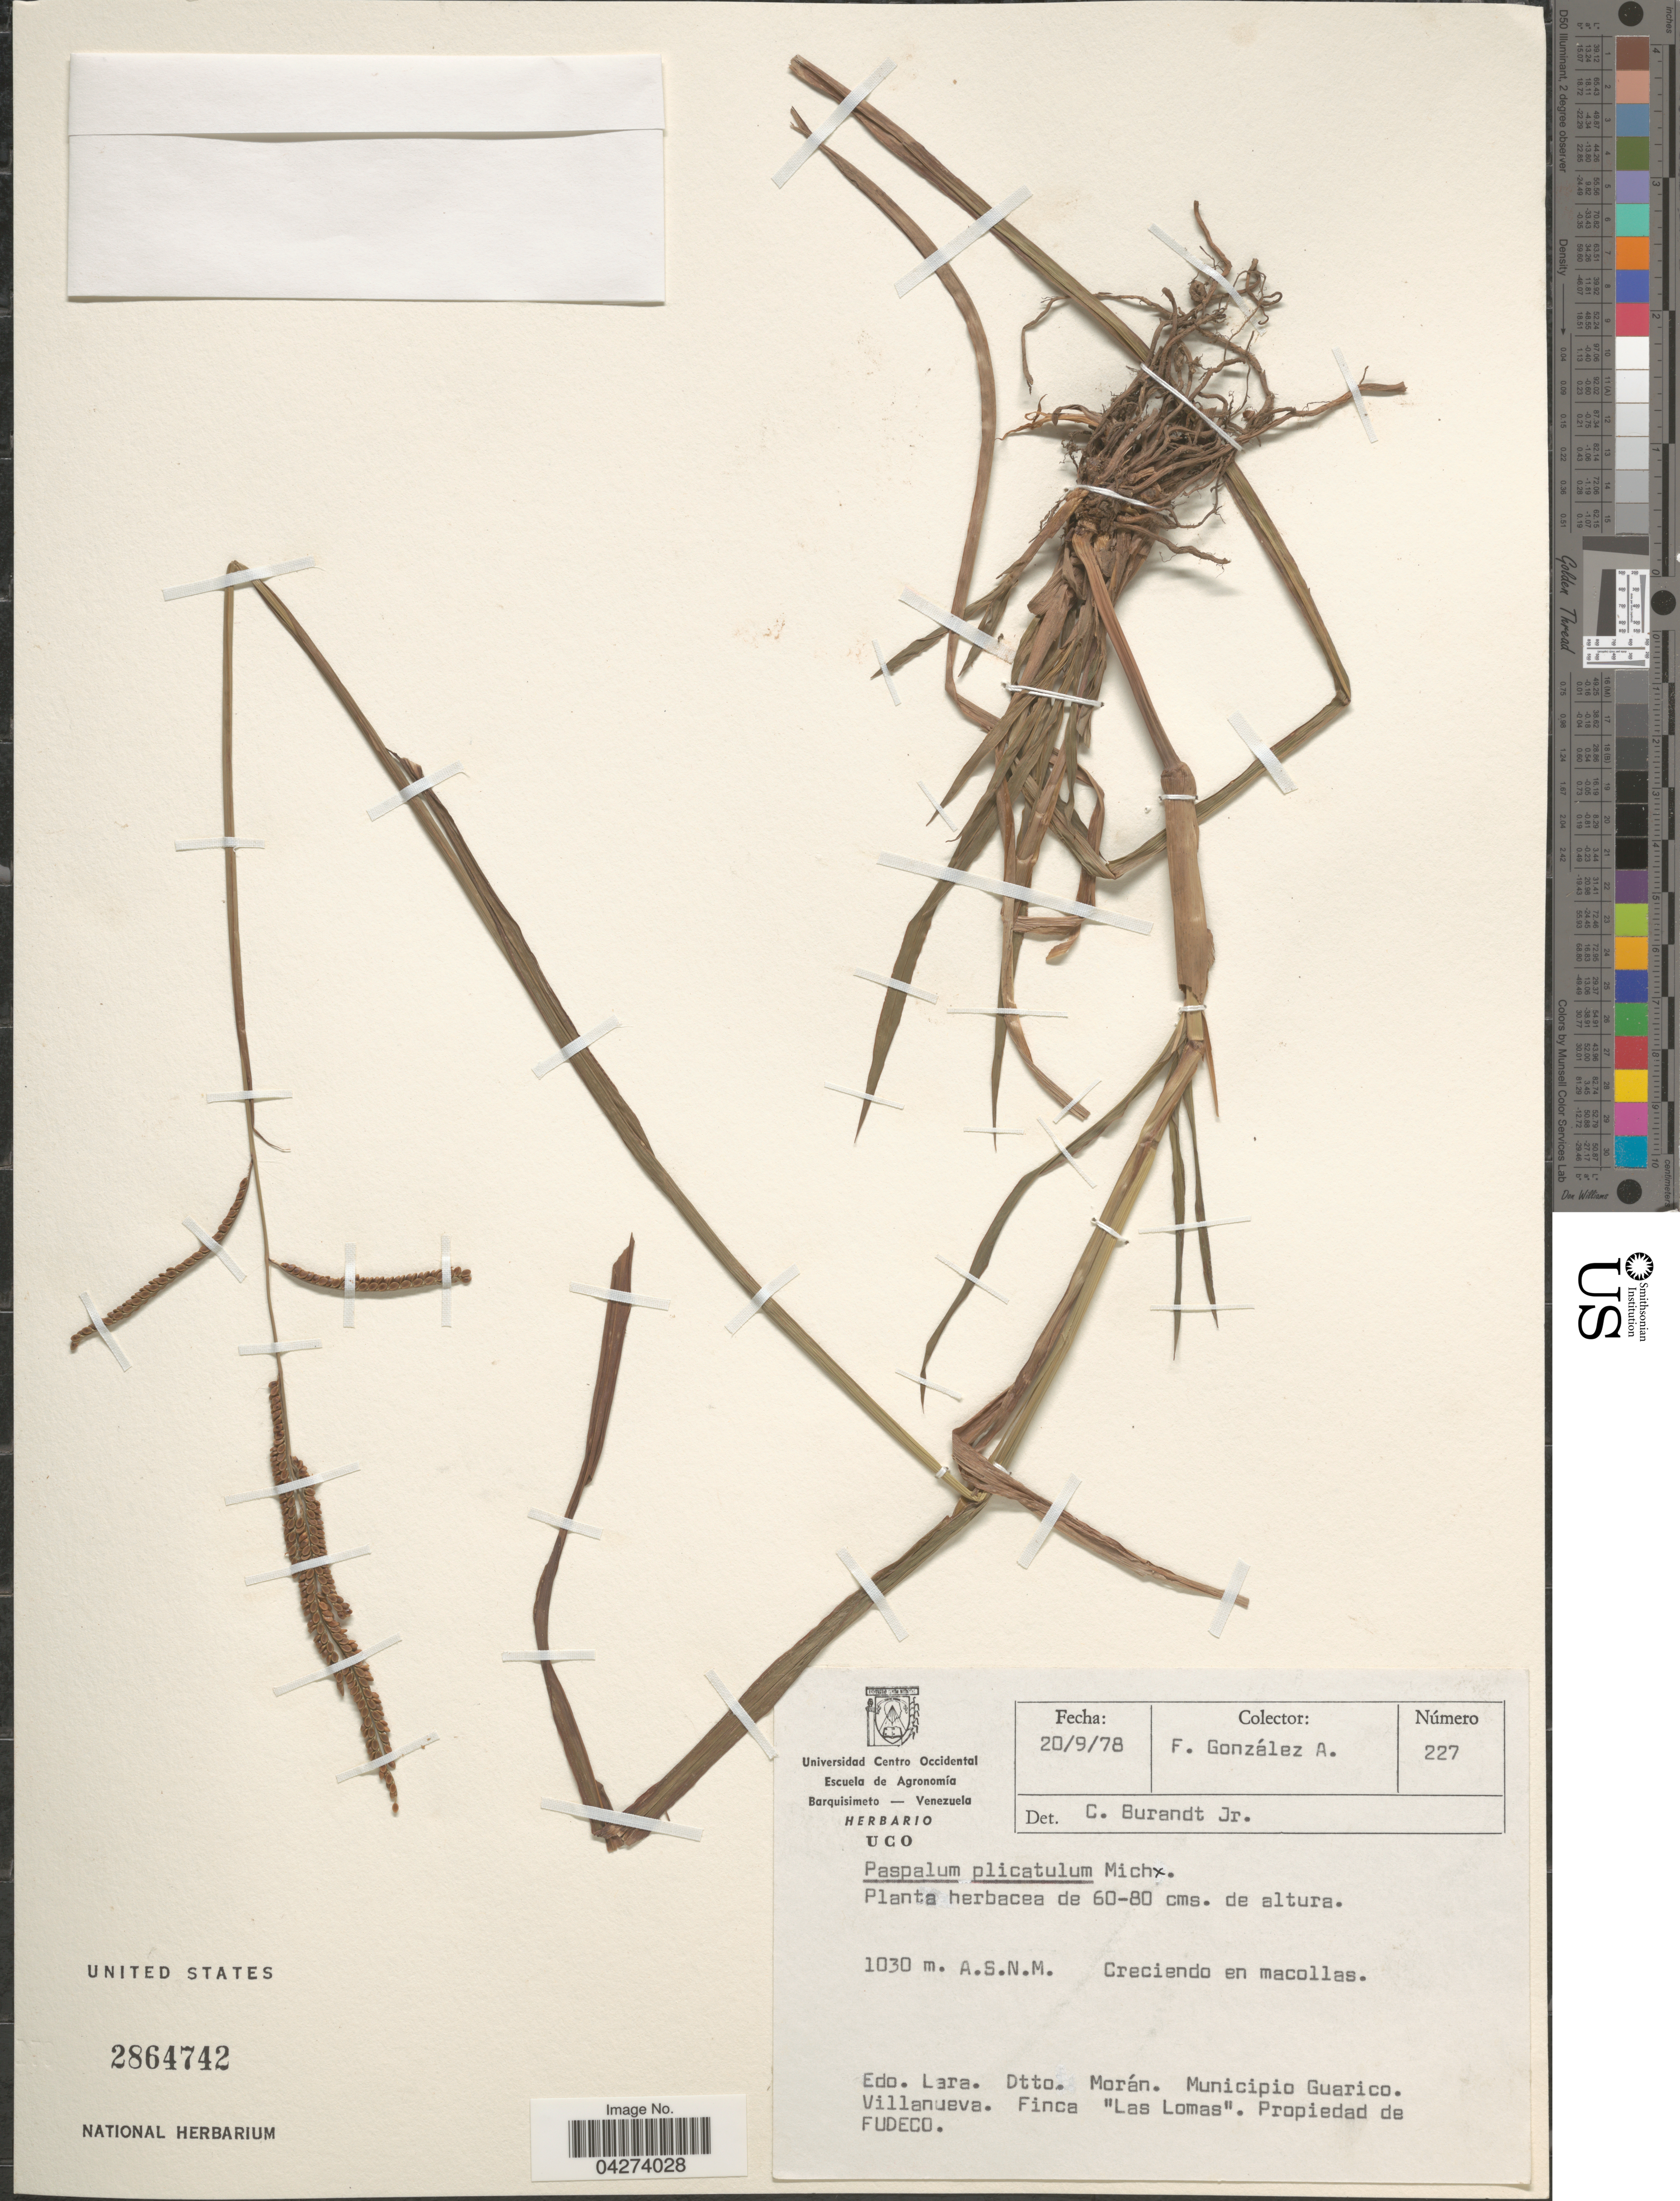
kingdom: Plantae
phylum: Tracheophyta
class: Liliopsida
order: Poales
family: Poaceae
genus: Paspalum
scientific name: Paspalum plicatulum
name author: Michx.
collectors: F. González A.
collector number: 227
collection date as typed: Transcribed d/m/y: 20/9/78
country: Venezuela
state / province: Lara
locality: Dtto. Morán. Municipio Guarico. Villanueva. Finca "Las Lomas". Propiedad de Fudeco.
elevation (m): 1030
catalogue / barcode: US 2864742